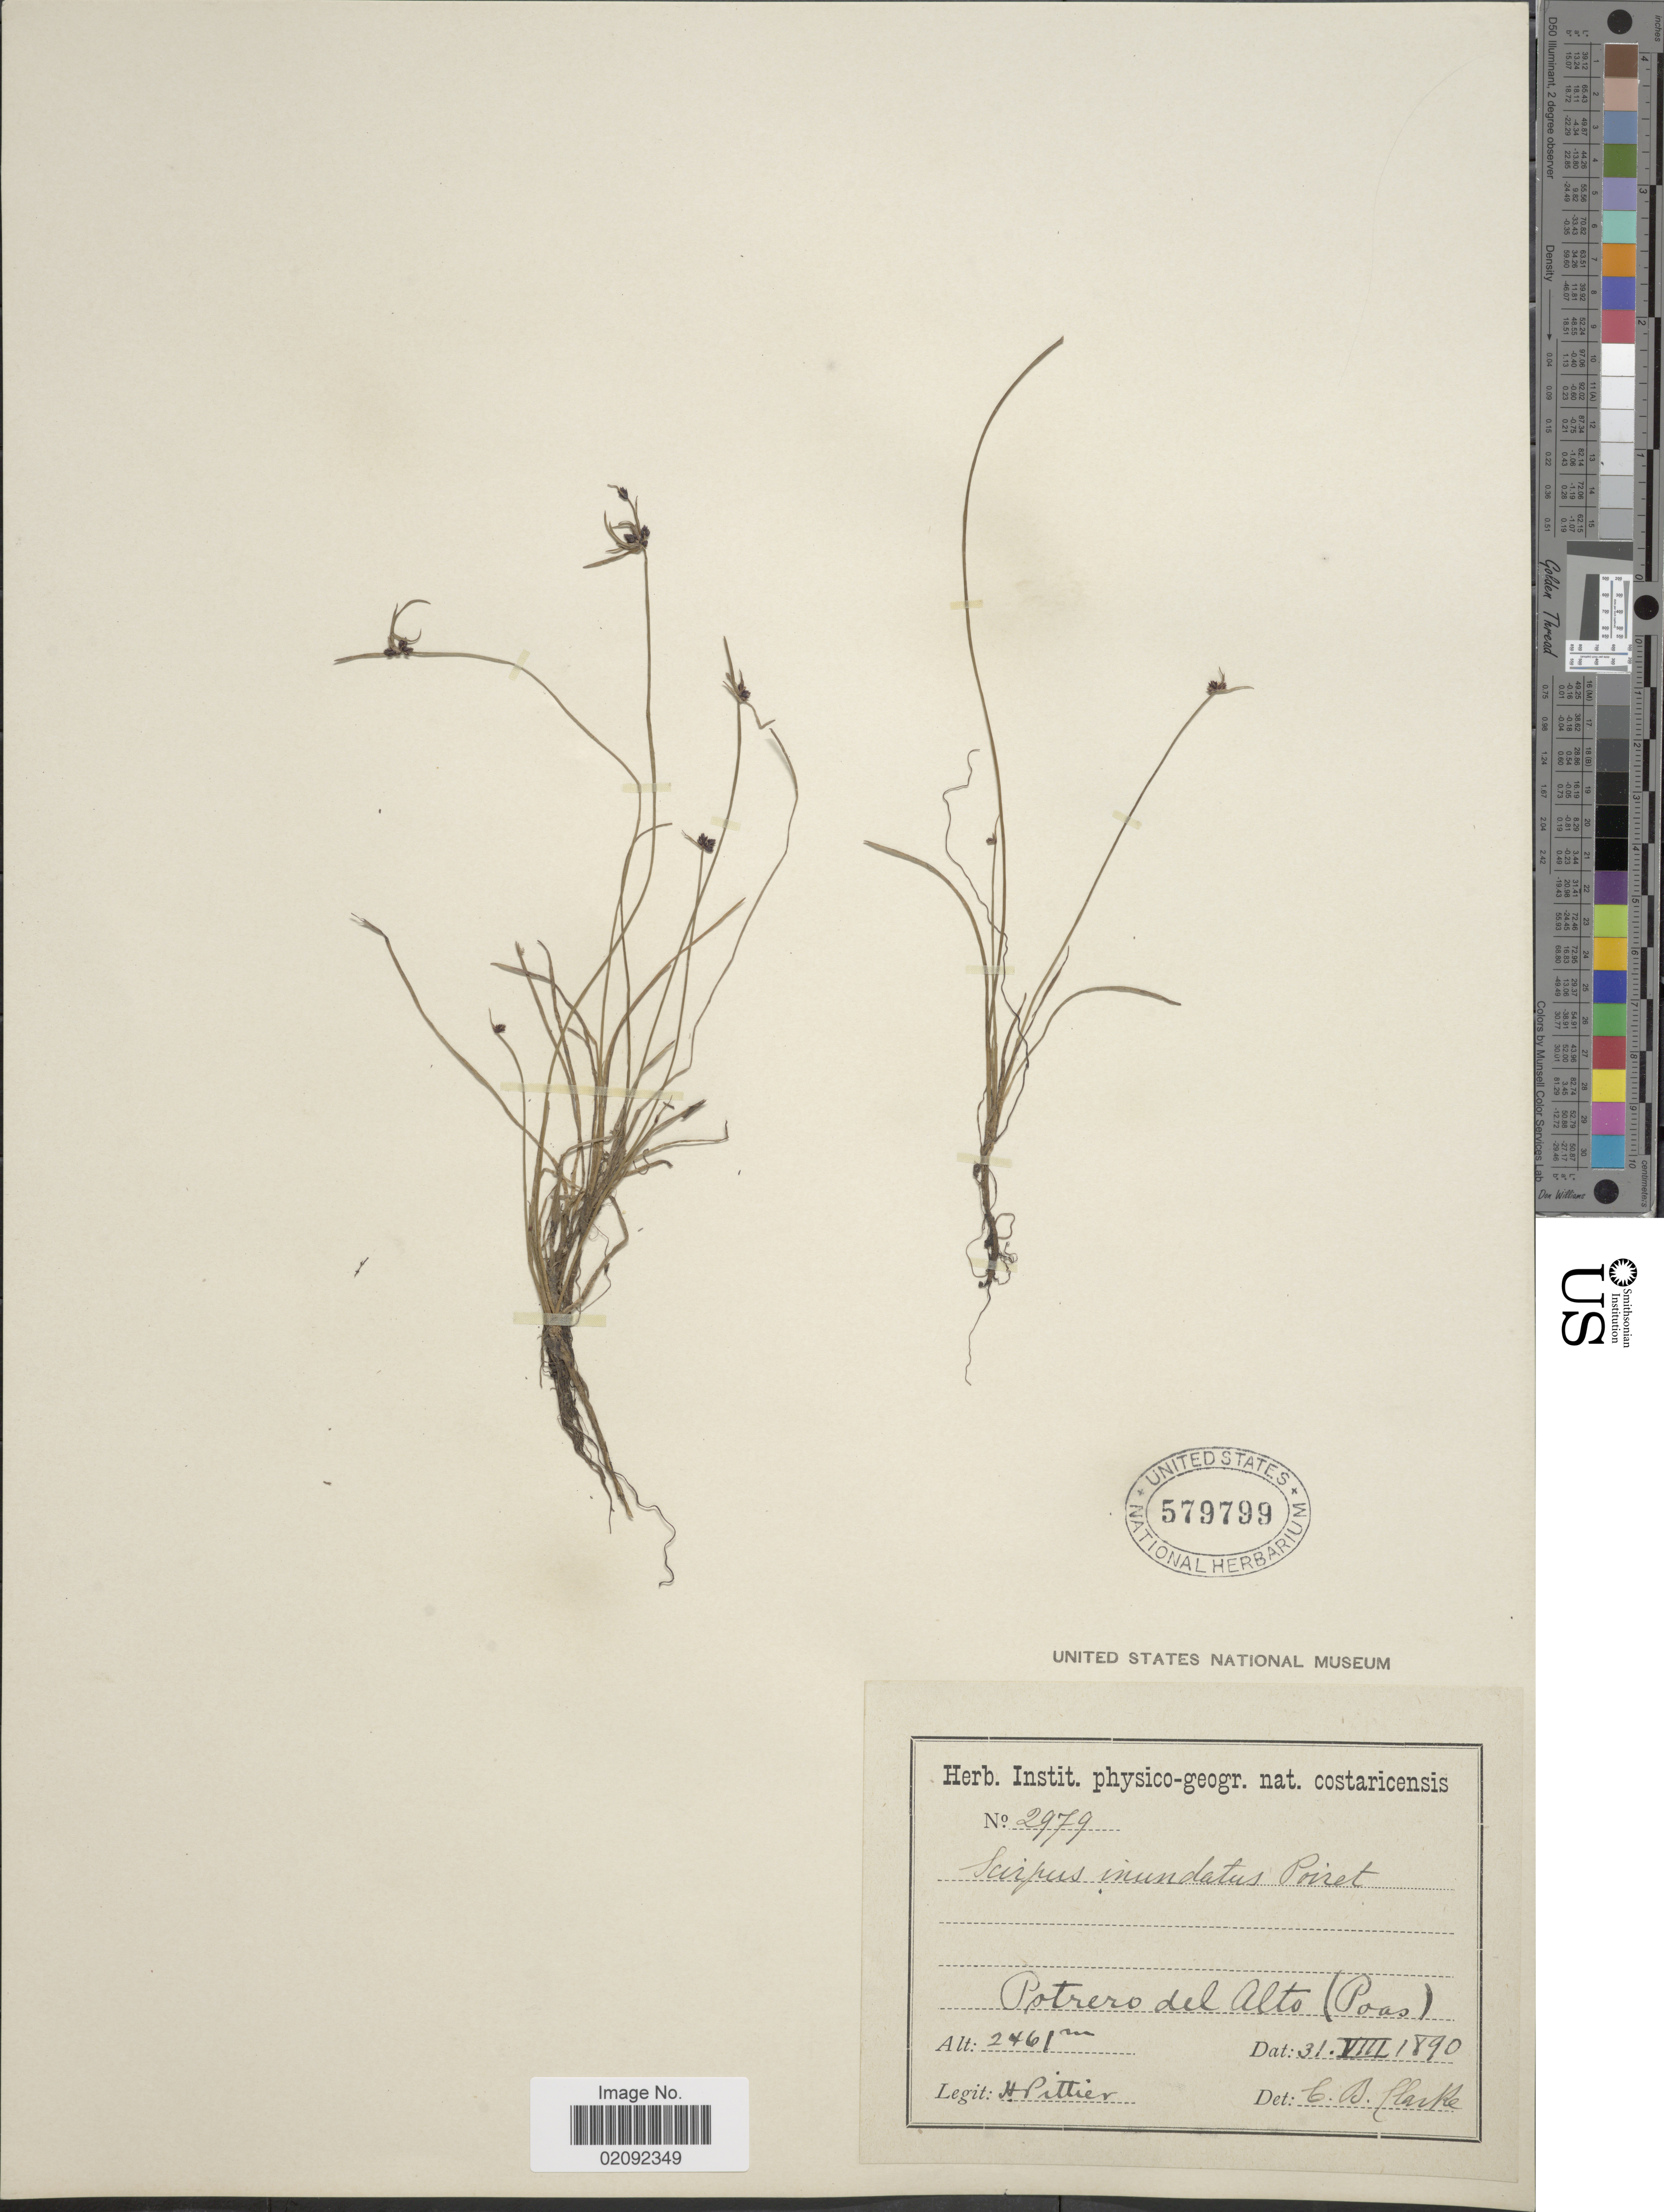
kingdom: Plantae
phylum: Tracheophyta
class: Liliopsida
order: Poales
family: Cyperaceae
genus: Isolepis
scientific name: Isolepis nigricans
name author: Kunth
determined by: Strong, Mark T., (BOT), Smithsonian Institution - National Museum of Natural History (UNITED STATES)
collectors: H. F. Pittier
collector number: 2979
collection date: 1890-08-31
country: Costa Rica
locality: Potrero del Alto (Poas)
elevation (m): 2461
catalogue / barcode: US 579799